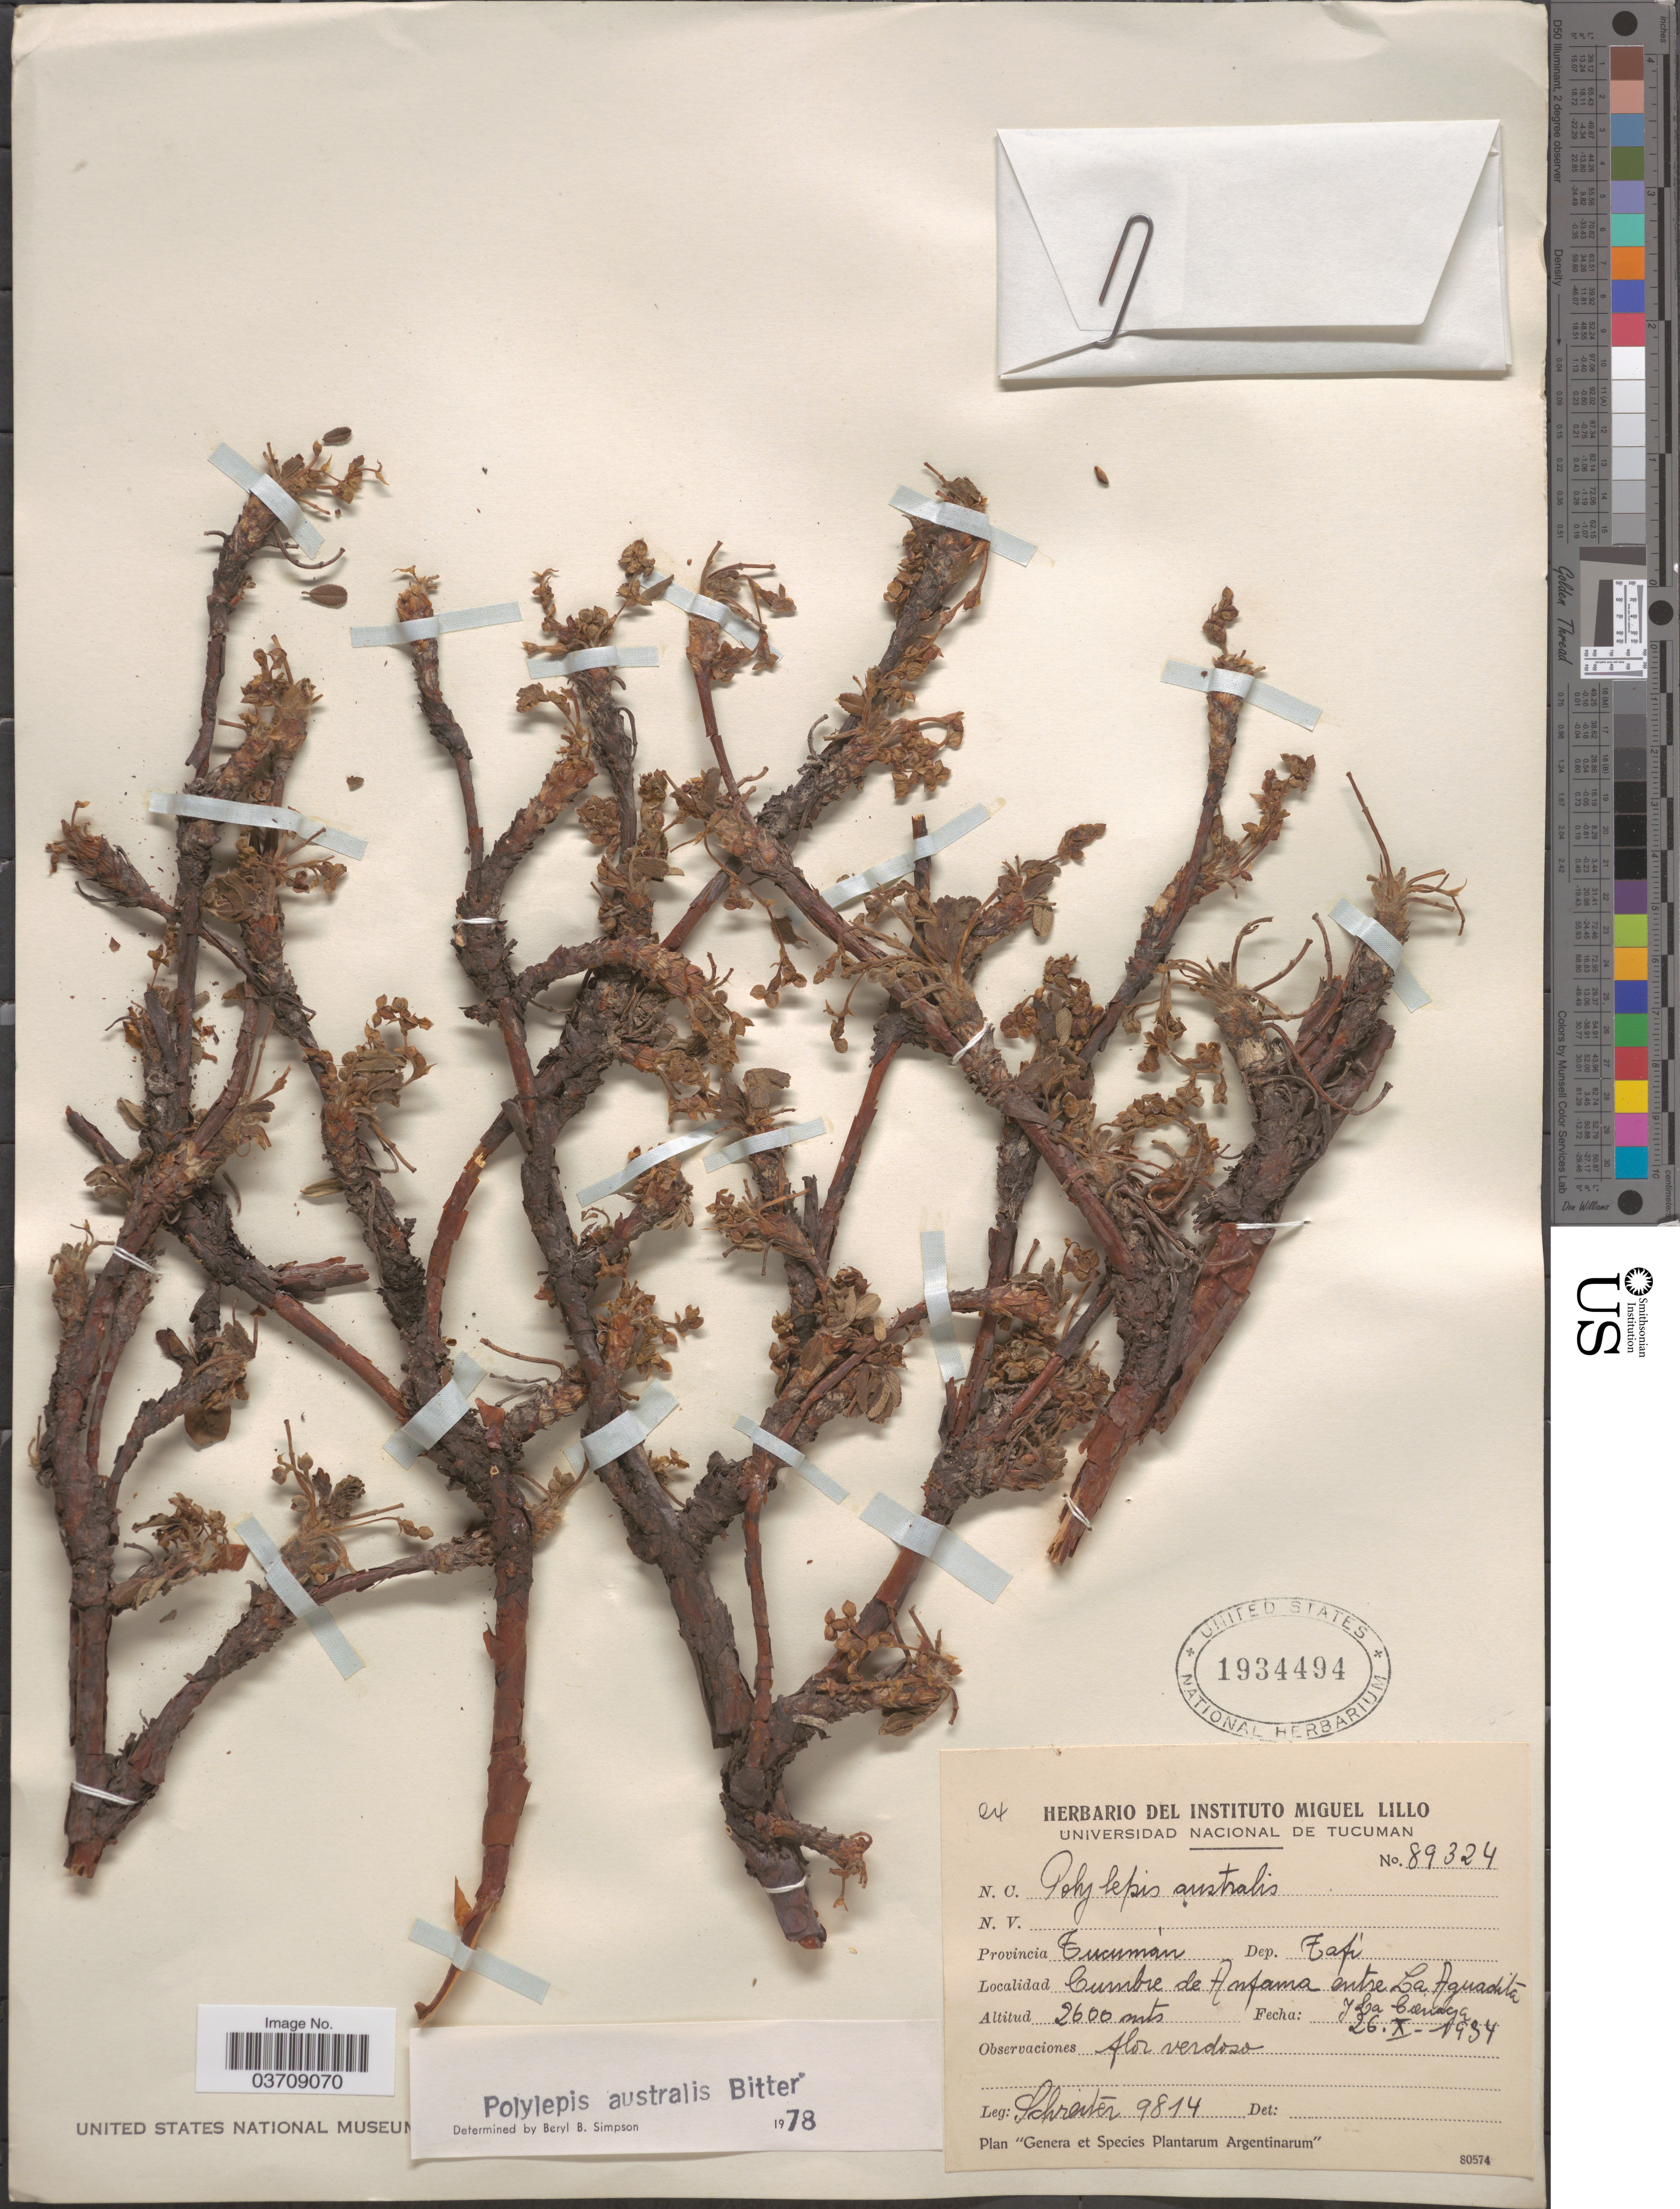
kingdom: Plantae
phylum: Tracheophyta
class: Magnoliopsida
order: Rosales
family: Rosaceae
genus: Polylepis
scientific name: Polylepis australis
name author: Bitter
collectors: -. Schreiter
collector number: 9814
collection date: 1934-10-26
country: Argentina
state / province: Tucuman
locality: Dep. Tafí. Cumbre de Anfama entre La Aguadita y La Cienaga.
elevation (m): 2600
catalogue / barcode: US 1934494